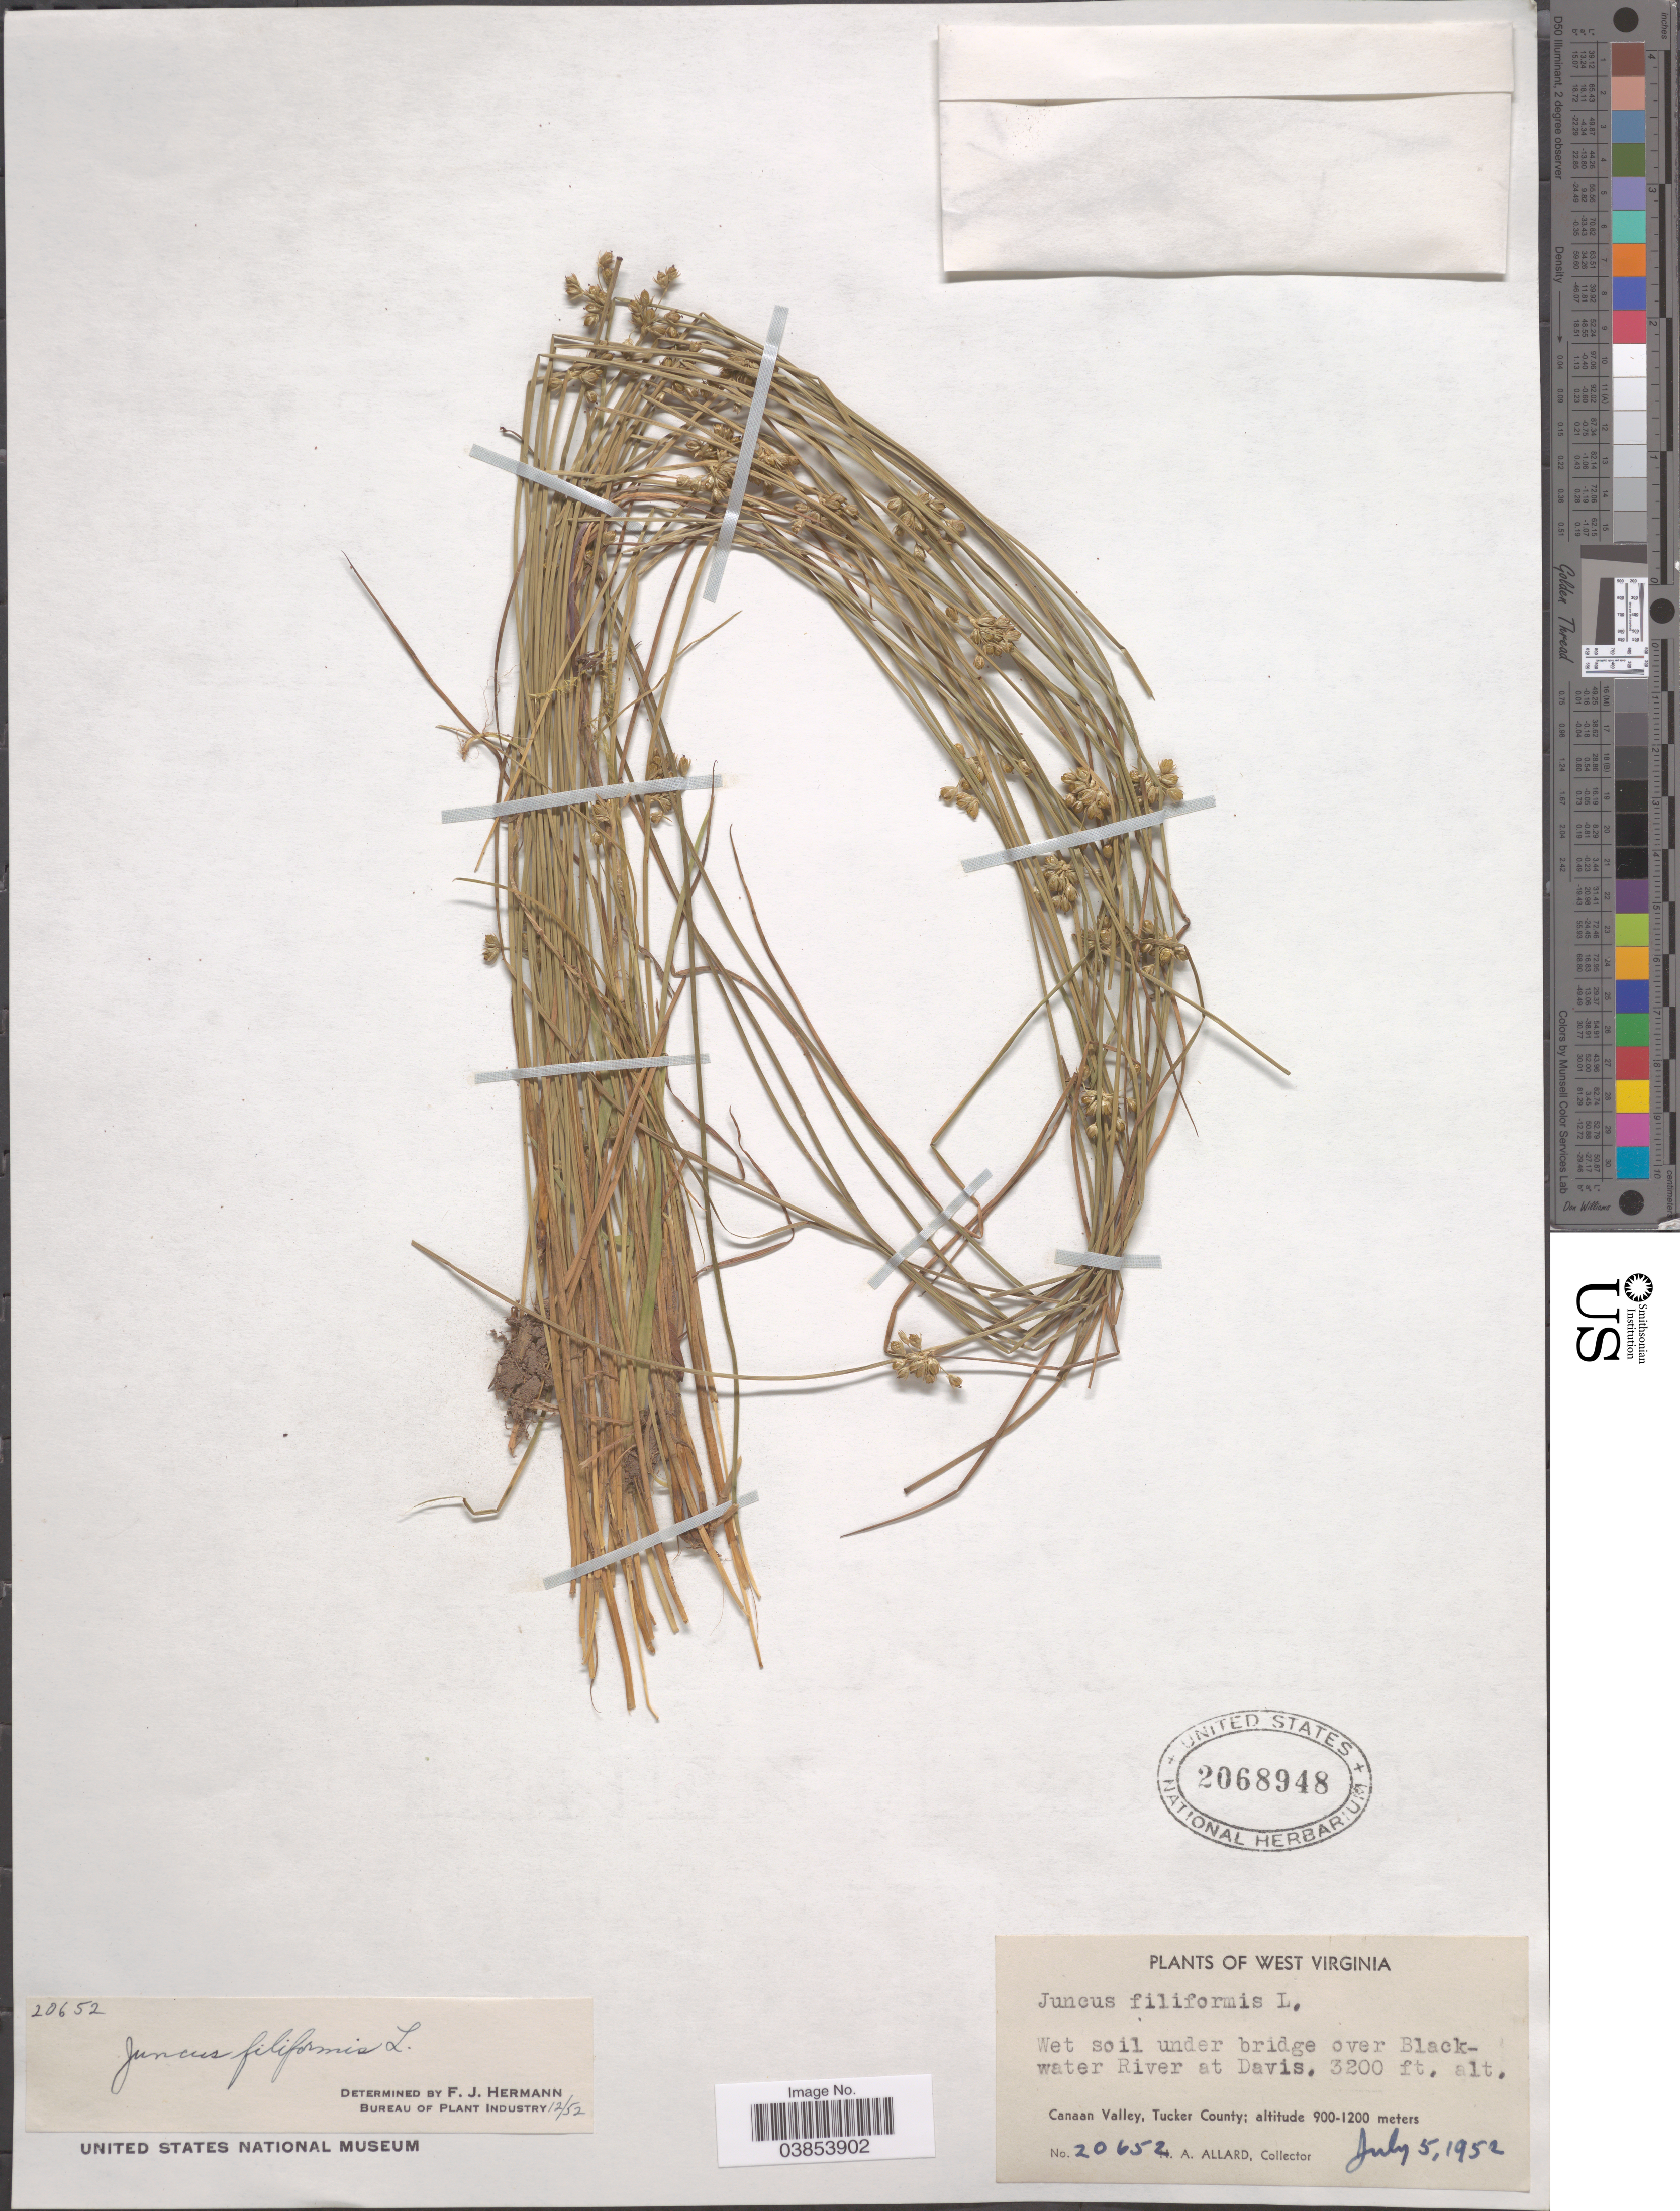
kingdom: Plantae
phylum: Tracheophyta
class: Liliopsida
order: Poales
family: Juncaceae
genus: Juncus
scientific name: Juncus filiformis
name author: L.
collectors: H. A. Allard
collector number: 20652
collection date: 1952-07-05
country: United States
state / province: West Virginia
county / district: Tucker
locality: Under bridge over Black-water River at Davis, Canaan Valley, Tucker County.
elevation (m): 975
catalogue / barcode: US 2068948